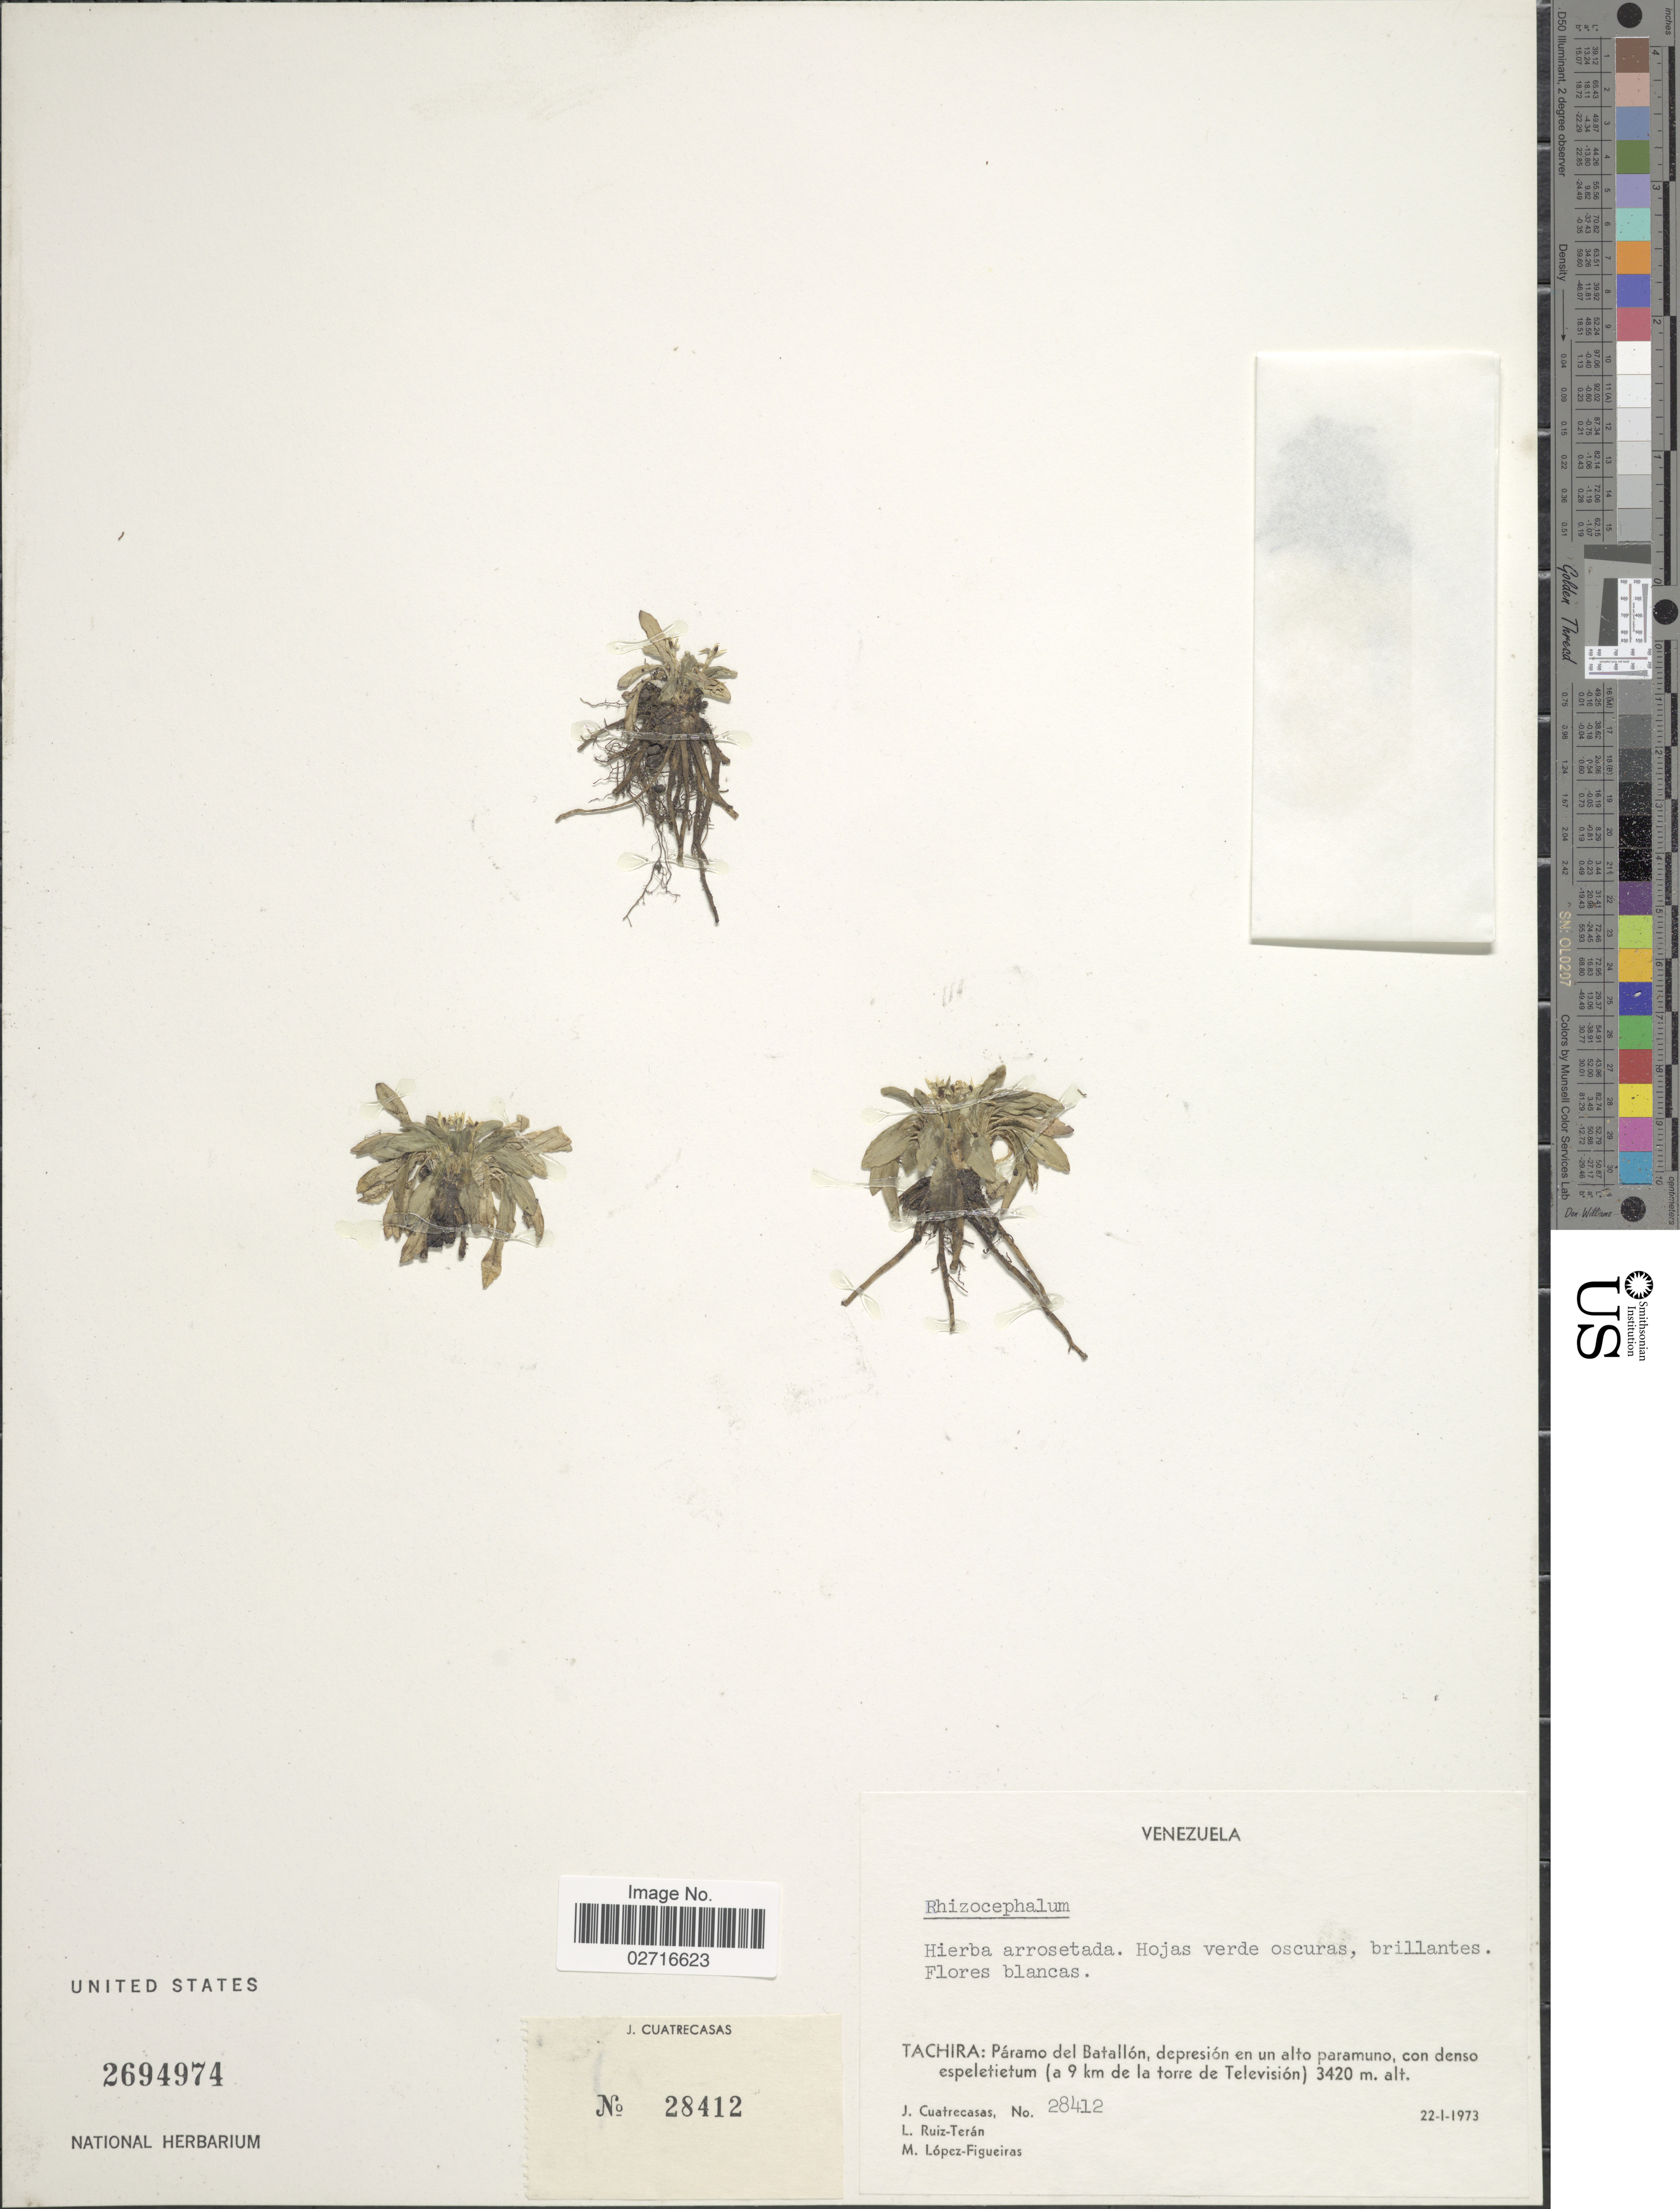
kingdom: Plantae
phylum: Tracheophyta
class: Magnoliopsida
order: Asterales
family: Campanulaceae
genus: Rhizocephalum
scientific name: Rhizocephalum sp.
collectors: J. Cuatrecasas, L. E. Ruíz-Terán & M. López Figueiras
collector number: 28412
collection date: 1973-01-22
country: Venezuela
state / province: Tachira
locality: Paramo del Batallon, depresion en un alto paramuno, con denso espeletietum (a 9 km de la torre de Television).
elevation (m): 3420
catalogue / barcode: US 2694974